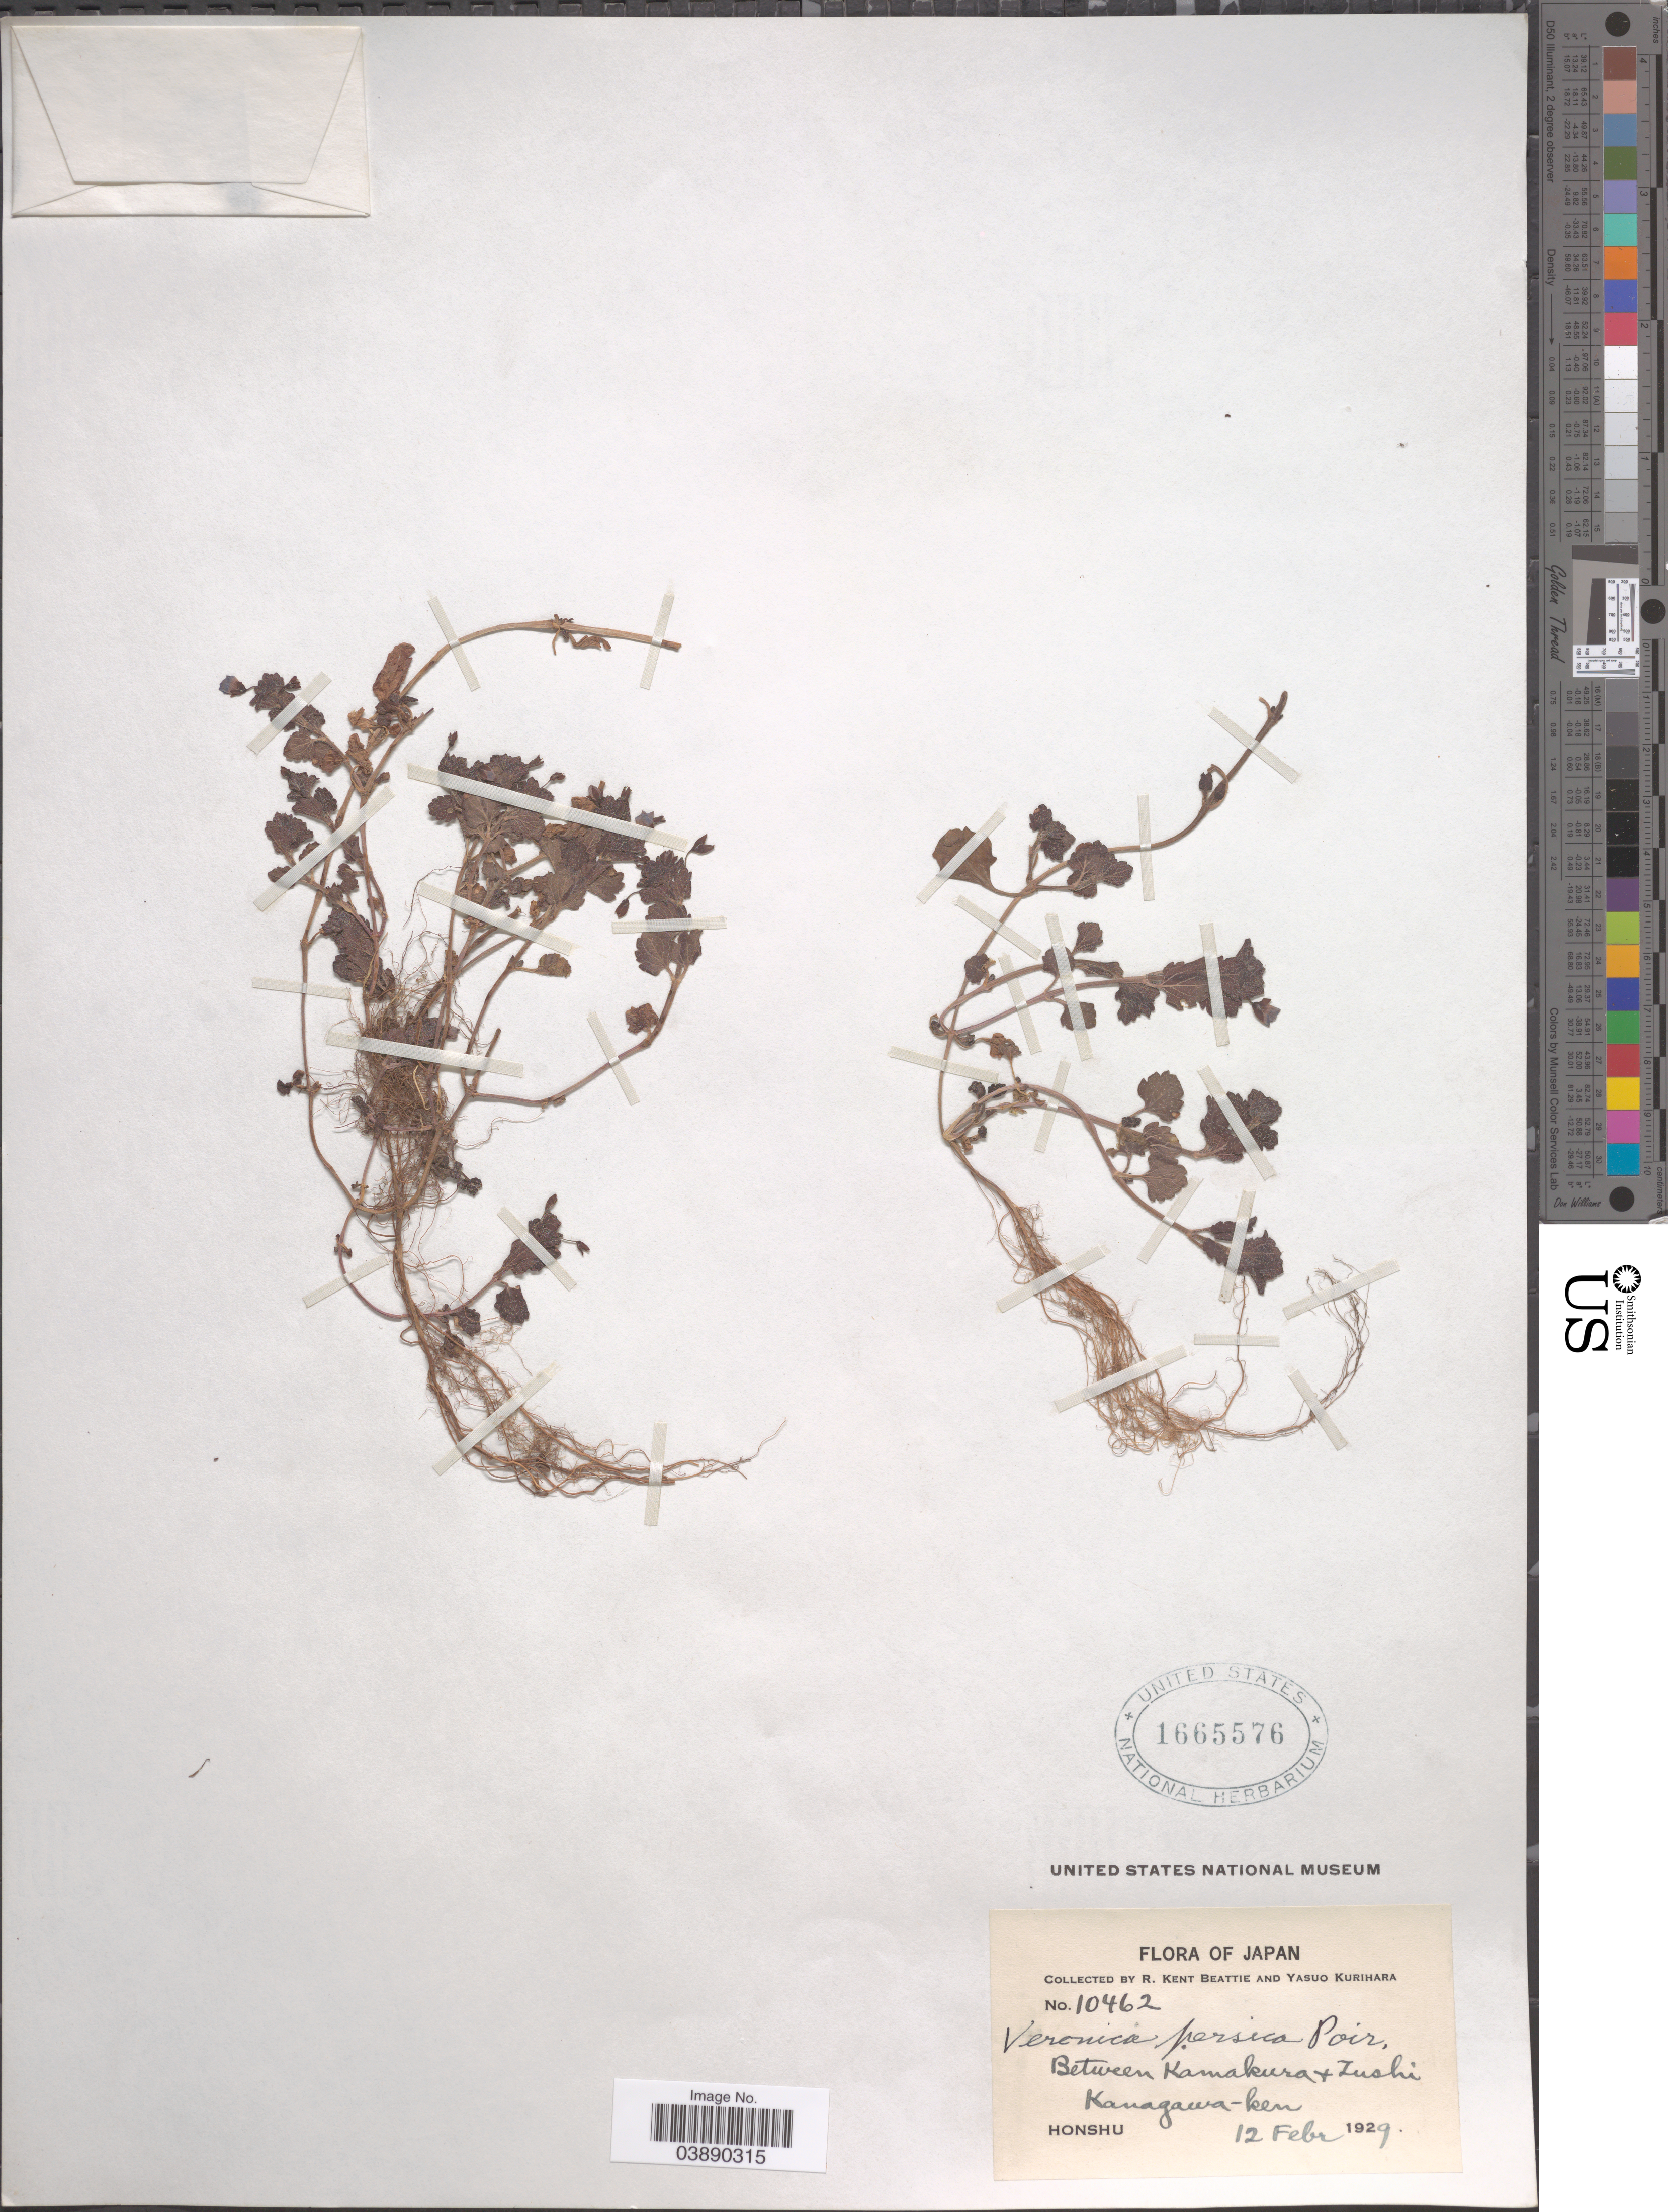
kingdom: Plantae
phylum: Tracheophyta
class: Magnoliopsida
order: Lamiales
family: Plantaginaceae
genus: Veronica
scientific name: Veronica persica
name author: Poir.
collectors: R. K. Beattie & Y. Kurihara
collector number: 10462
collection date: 1929-02-12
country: Japan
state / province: Kanagawa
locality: Between Kamakura & Zushi, Kanagawa-ken. Honshu.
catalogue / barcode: US 1665576